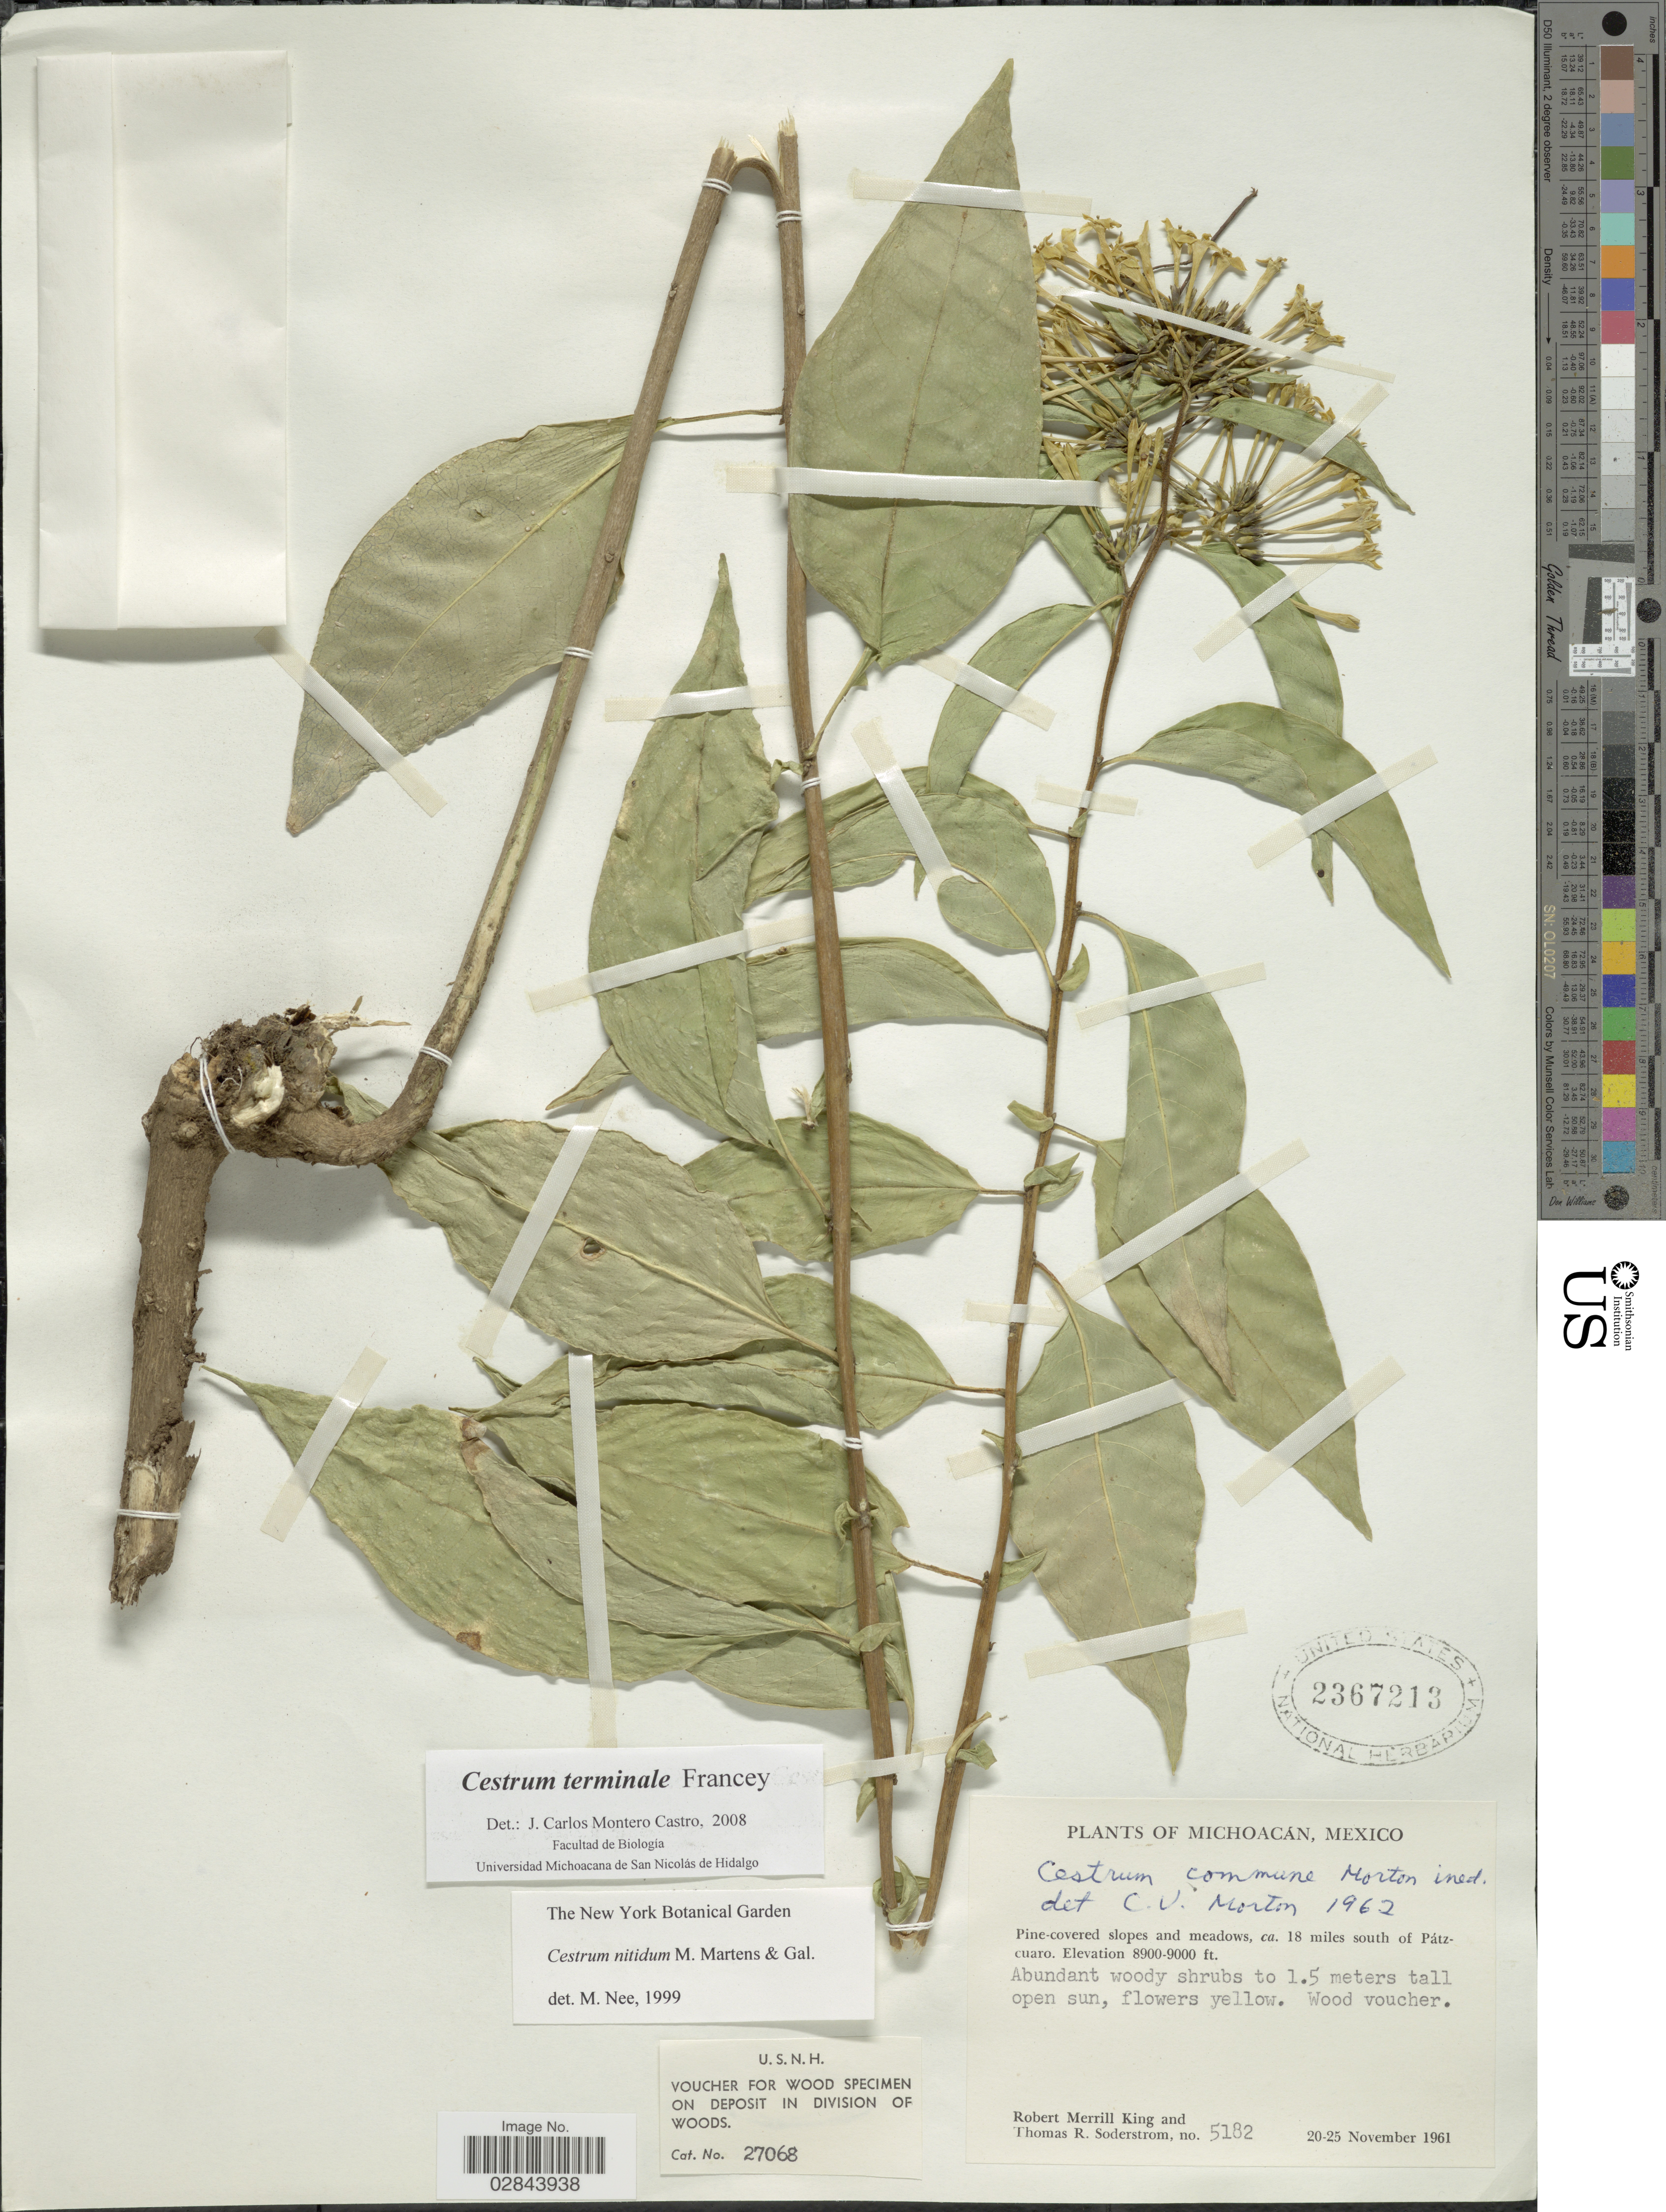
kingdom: Plantae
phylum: Tracheophyta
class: Magnoliopsida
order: Solanales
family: Solanaceae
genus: Cestrum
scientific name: Cestrum terminale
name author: Francey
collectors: R. M. King & T. R. Soderstrom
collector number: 5182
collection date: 1961-11-20/1961-11-25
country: Mexico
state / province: Michoacán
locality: Ca. 18 miles south of Pátzcuaro.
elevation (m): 2713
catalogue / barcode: US 2367213